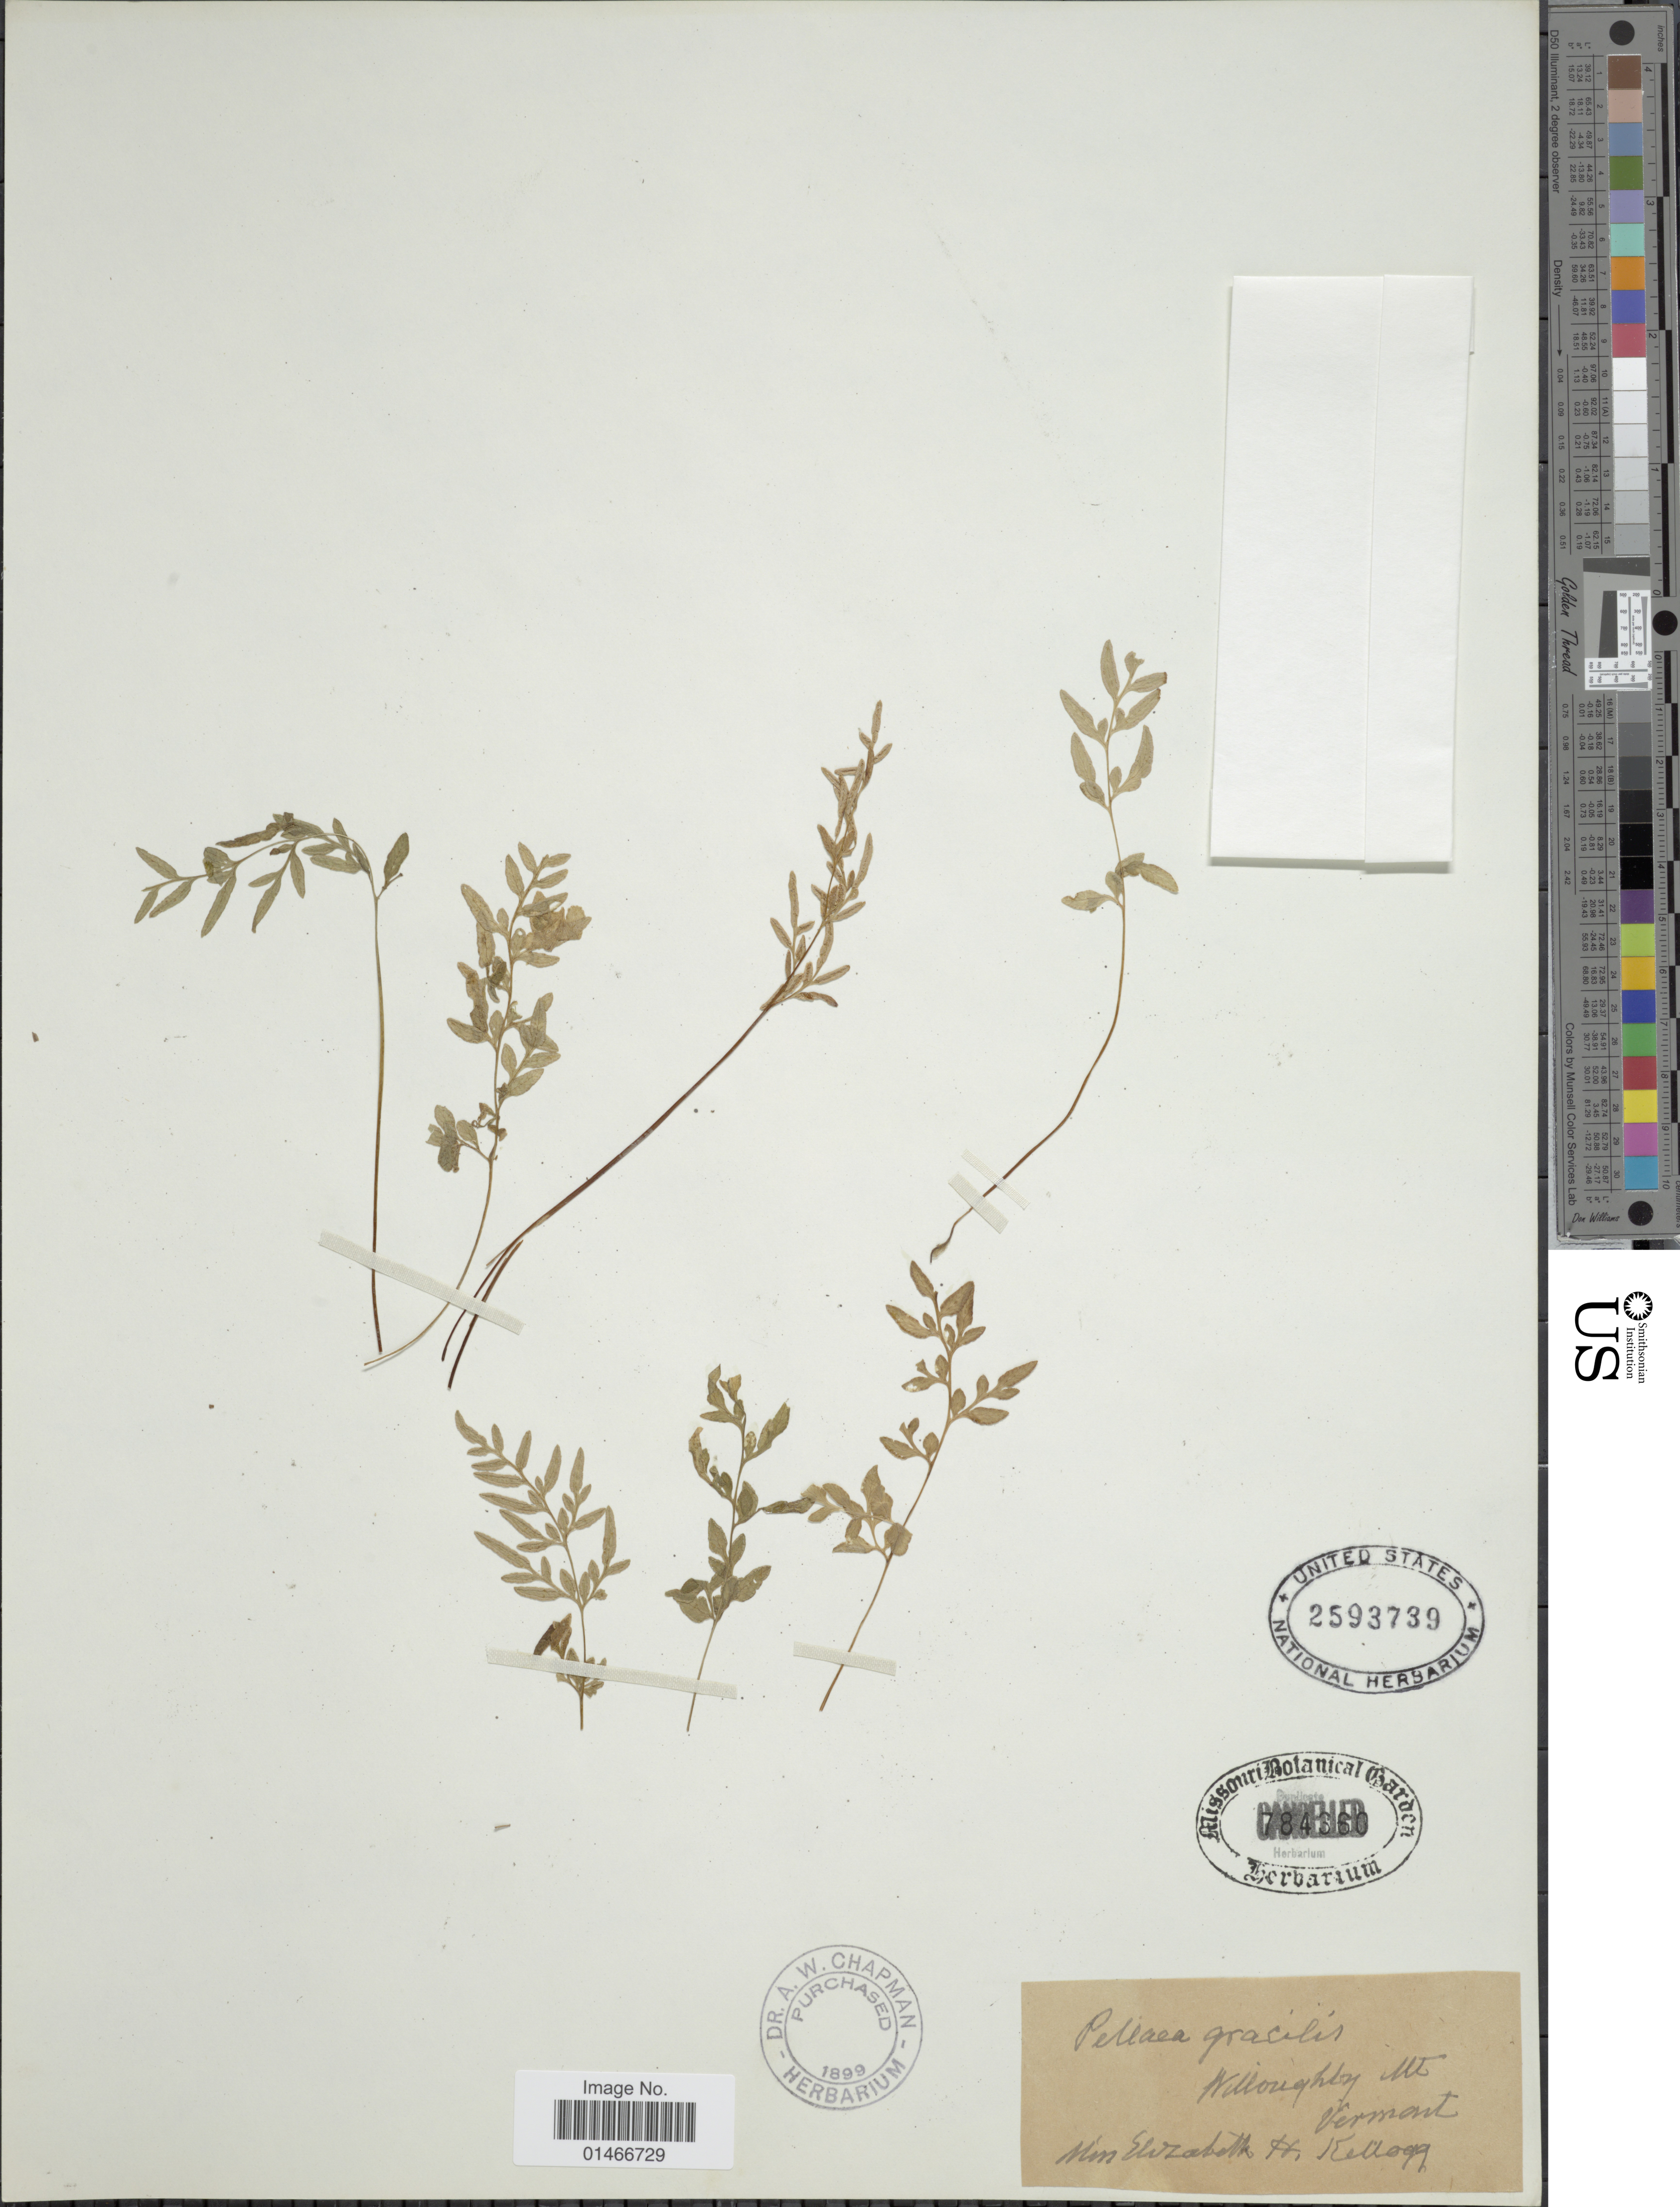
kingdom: Plantae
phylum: Tracheophyta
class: Polypodiopsida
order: Polypodiales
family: Pteridaceae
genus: Cryptogramma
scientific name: Cryptogramma stelleri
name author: (S.G. Gmel.) Prantl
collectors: E. A. Kellogg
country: United States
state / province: Vermont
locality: Willoughty Mt.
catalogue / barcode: US 2593739